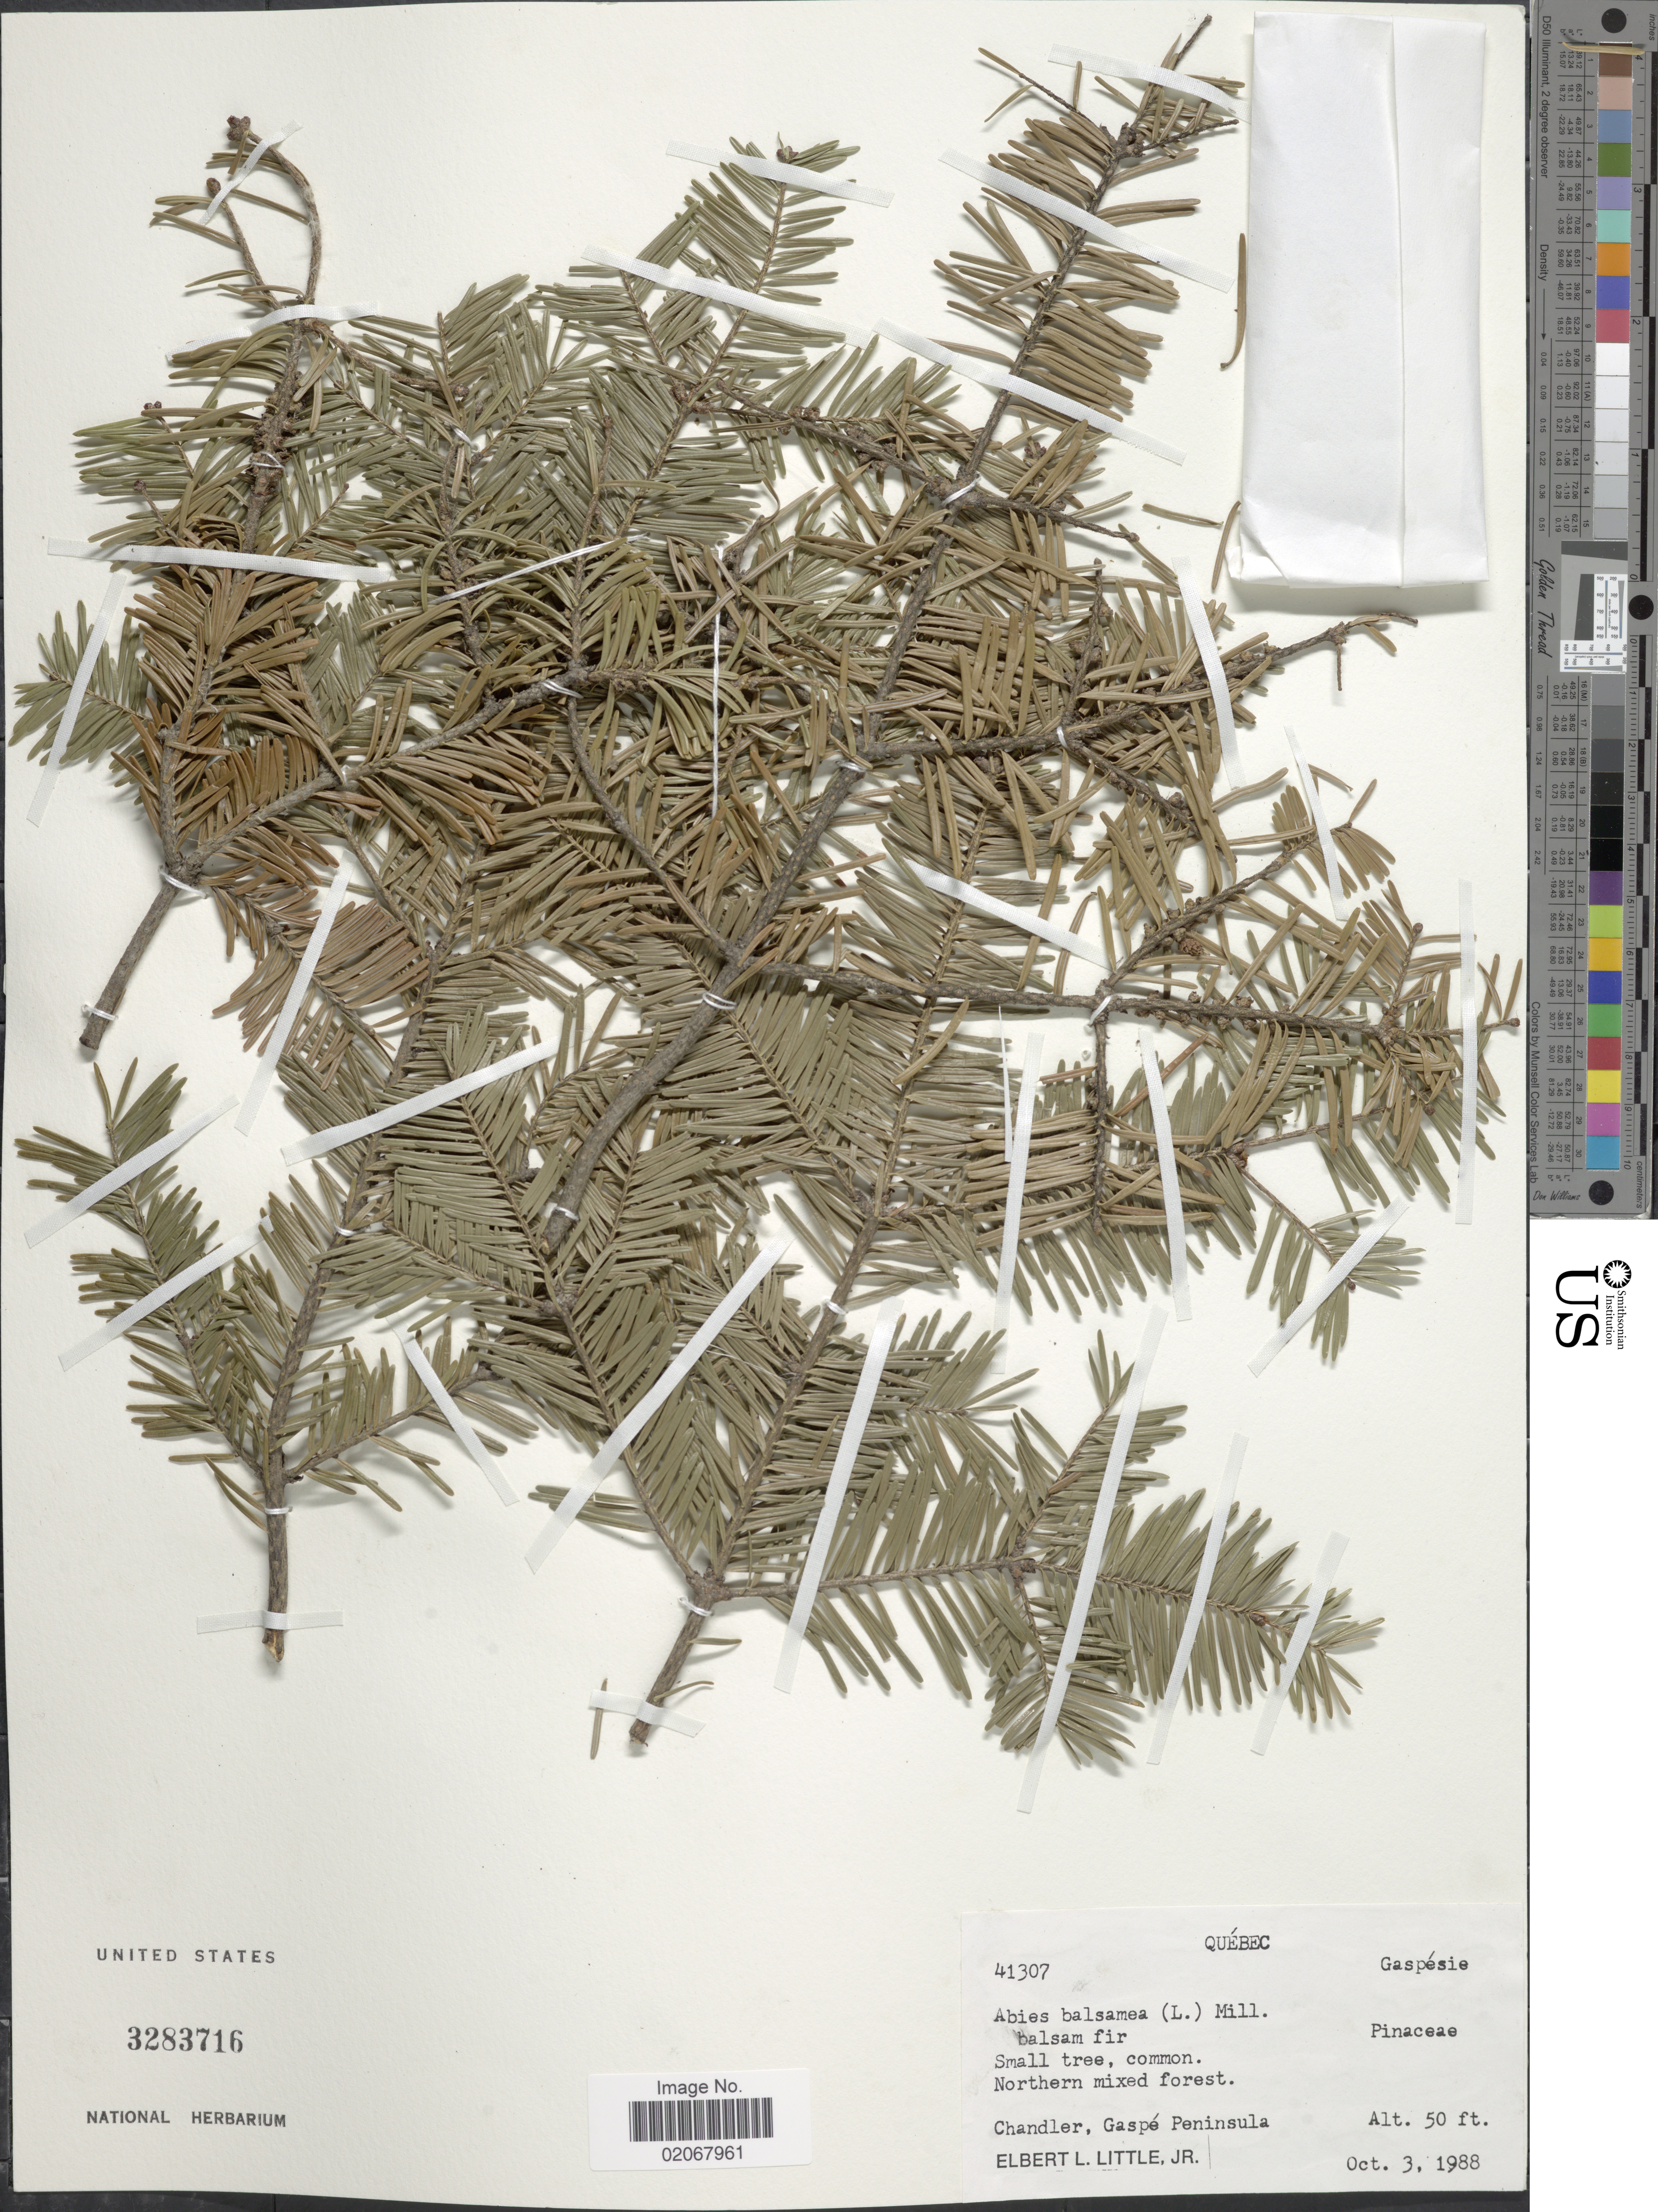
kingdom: Plantae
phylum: Tracheophyta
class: Pinopsida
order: Pinales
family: Pinaceae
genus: Abies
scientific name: Abies balsamea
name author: (L.) Mill.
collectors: E. L. Little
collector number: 41307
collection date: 1988-10-03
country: Canada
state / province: Quebec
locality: Chandler, Gaspe Peninsula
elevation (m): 15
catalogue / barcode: US 3283716